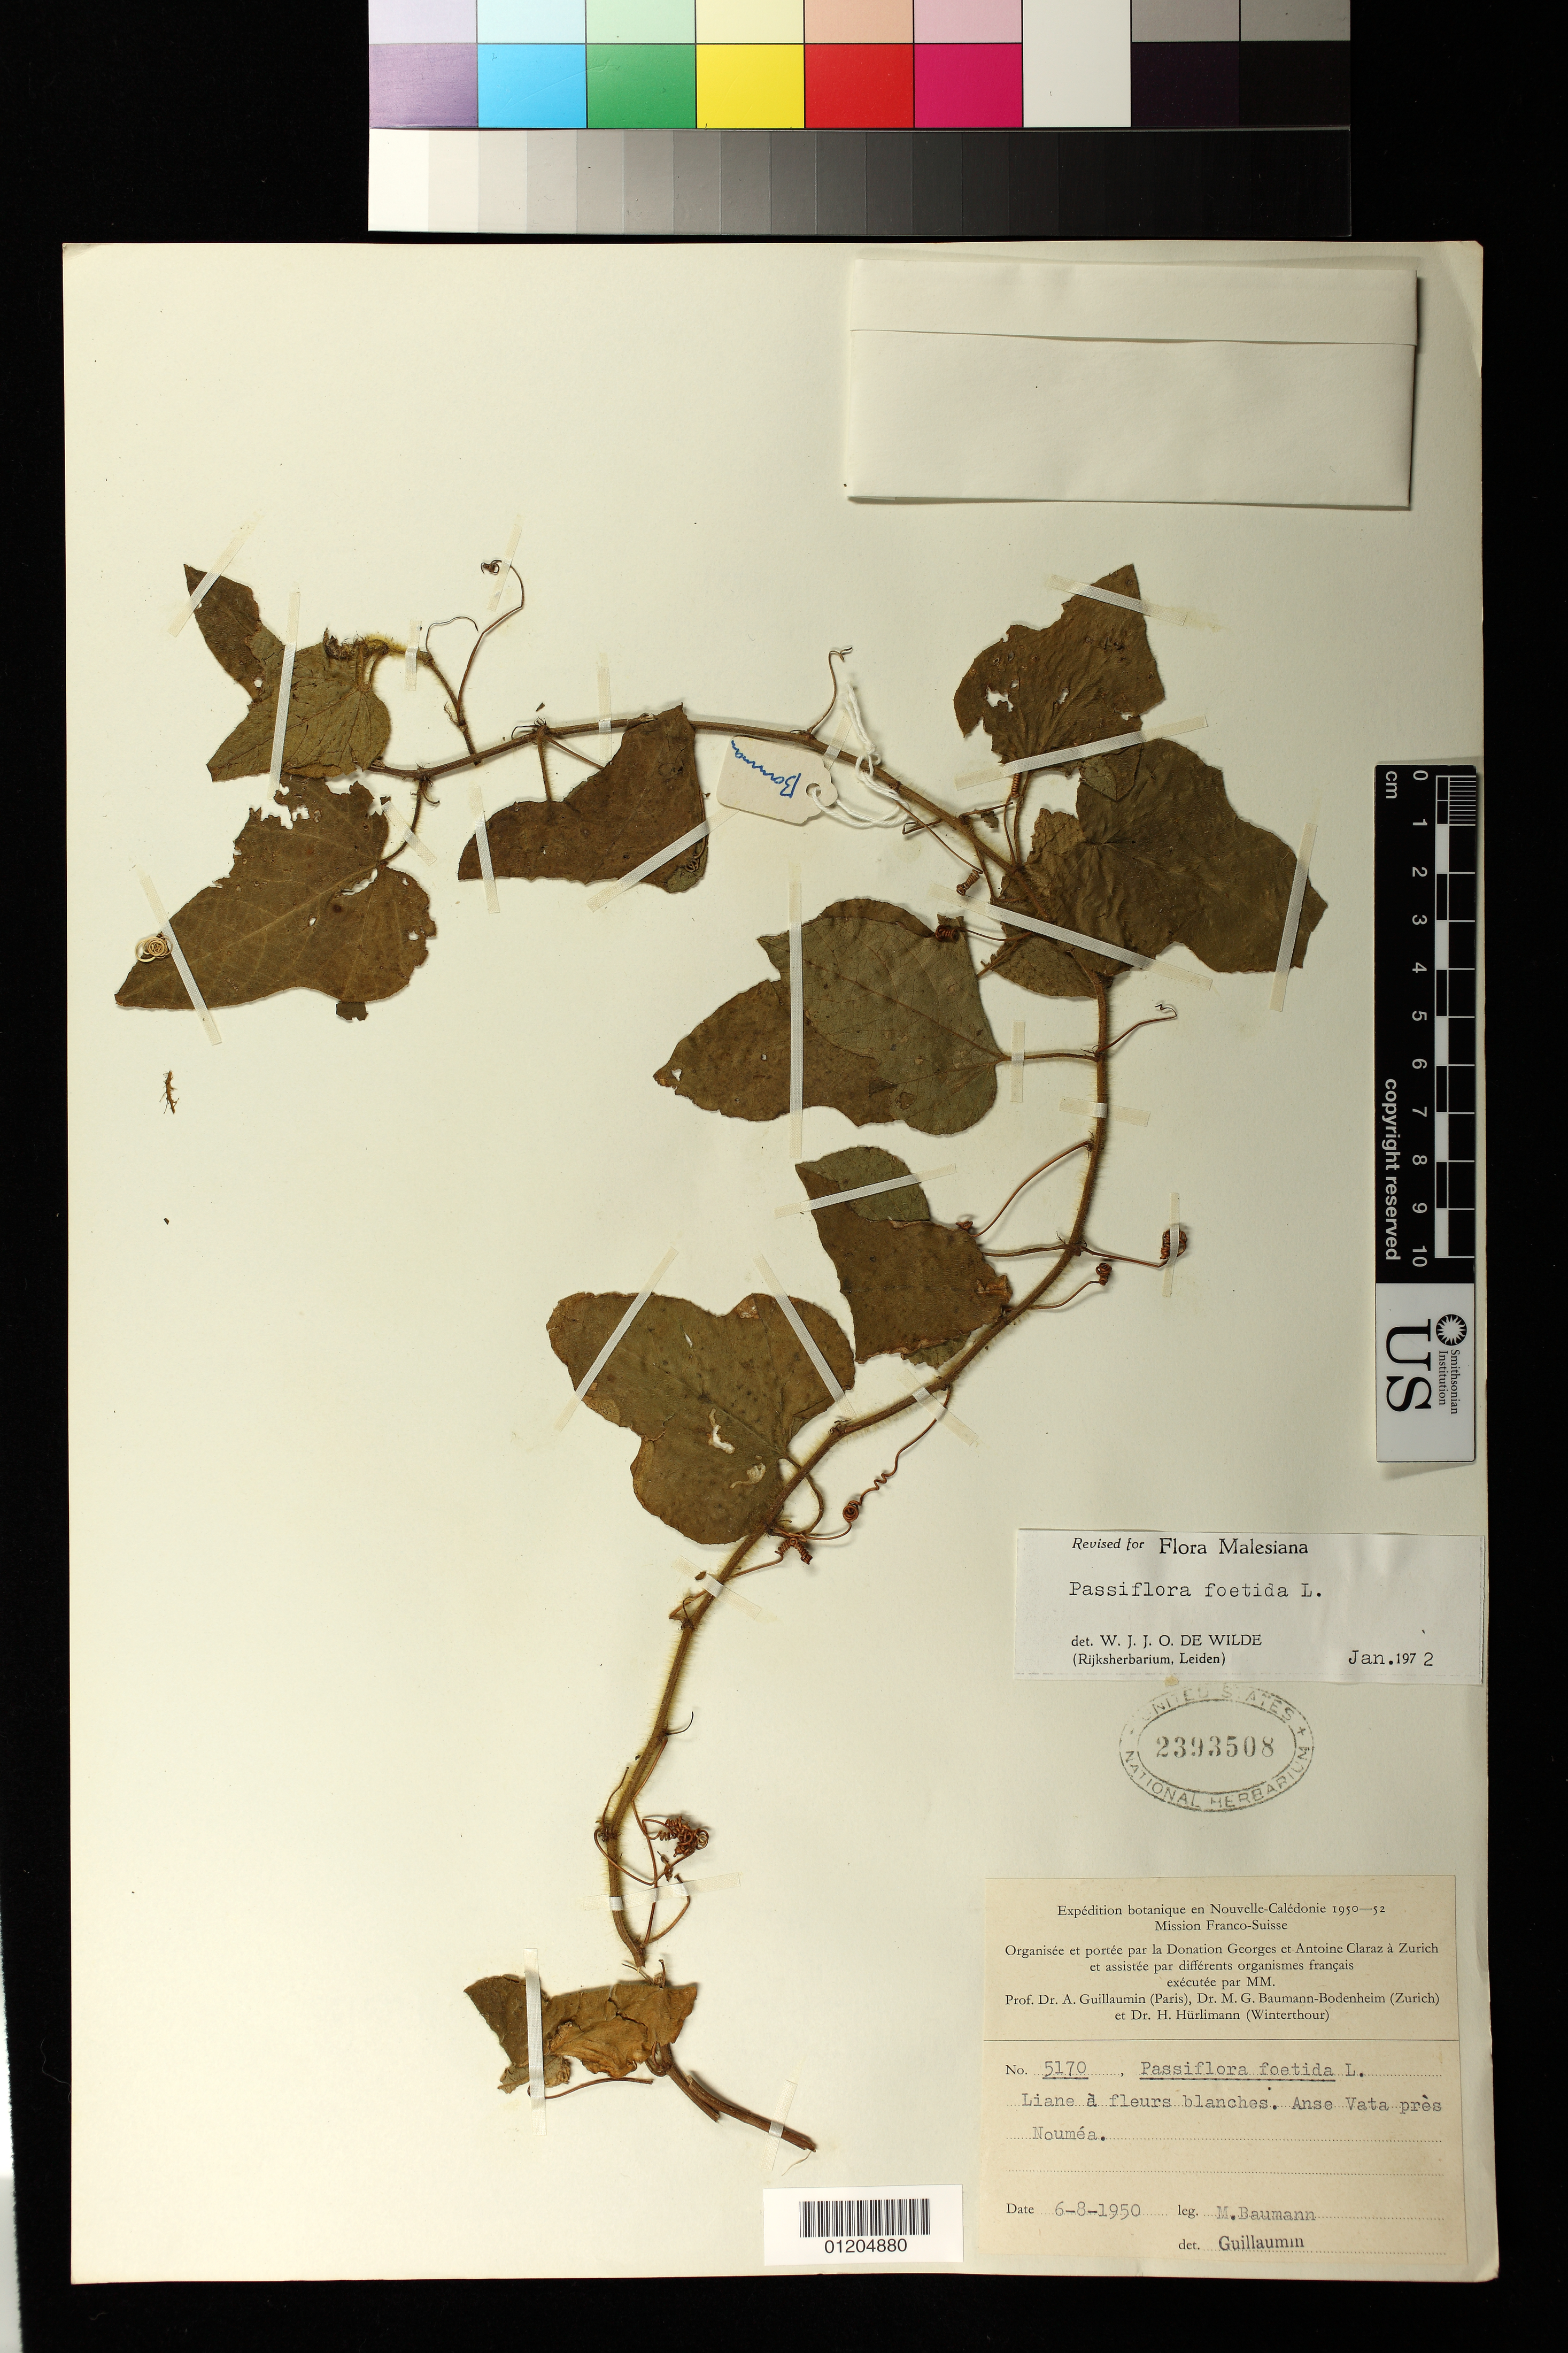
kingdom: Plantae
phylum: Tracheophyta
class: Magnoliopsida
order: Malpighiales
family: Passifloraceae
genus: Passiflora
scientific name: Passiflora foetida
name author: L.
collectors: M. Baumann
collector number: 5170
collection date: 1950-08-06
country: New Caledonia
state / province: South Province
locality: Anse Vata pres Noumea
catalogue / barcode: US 2393508